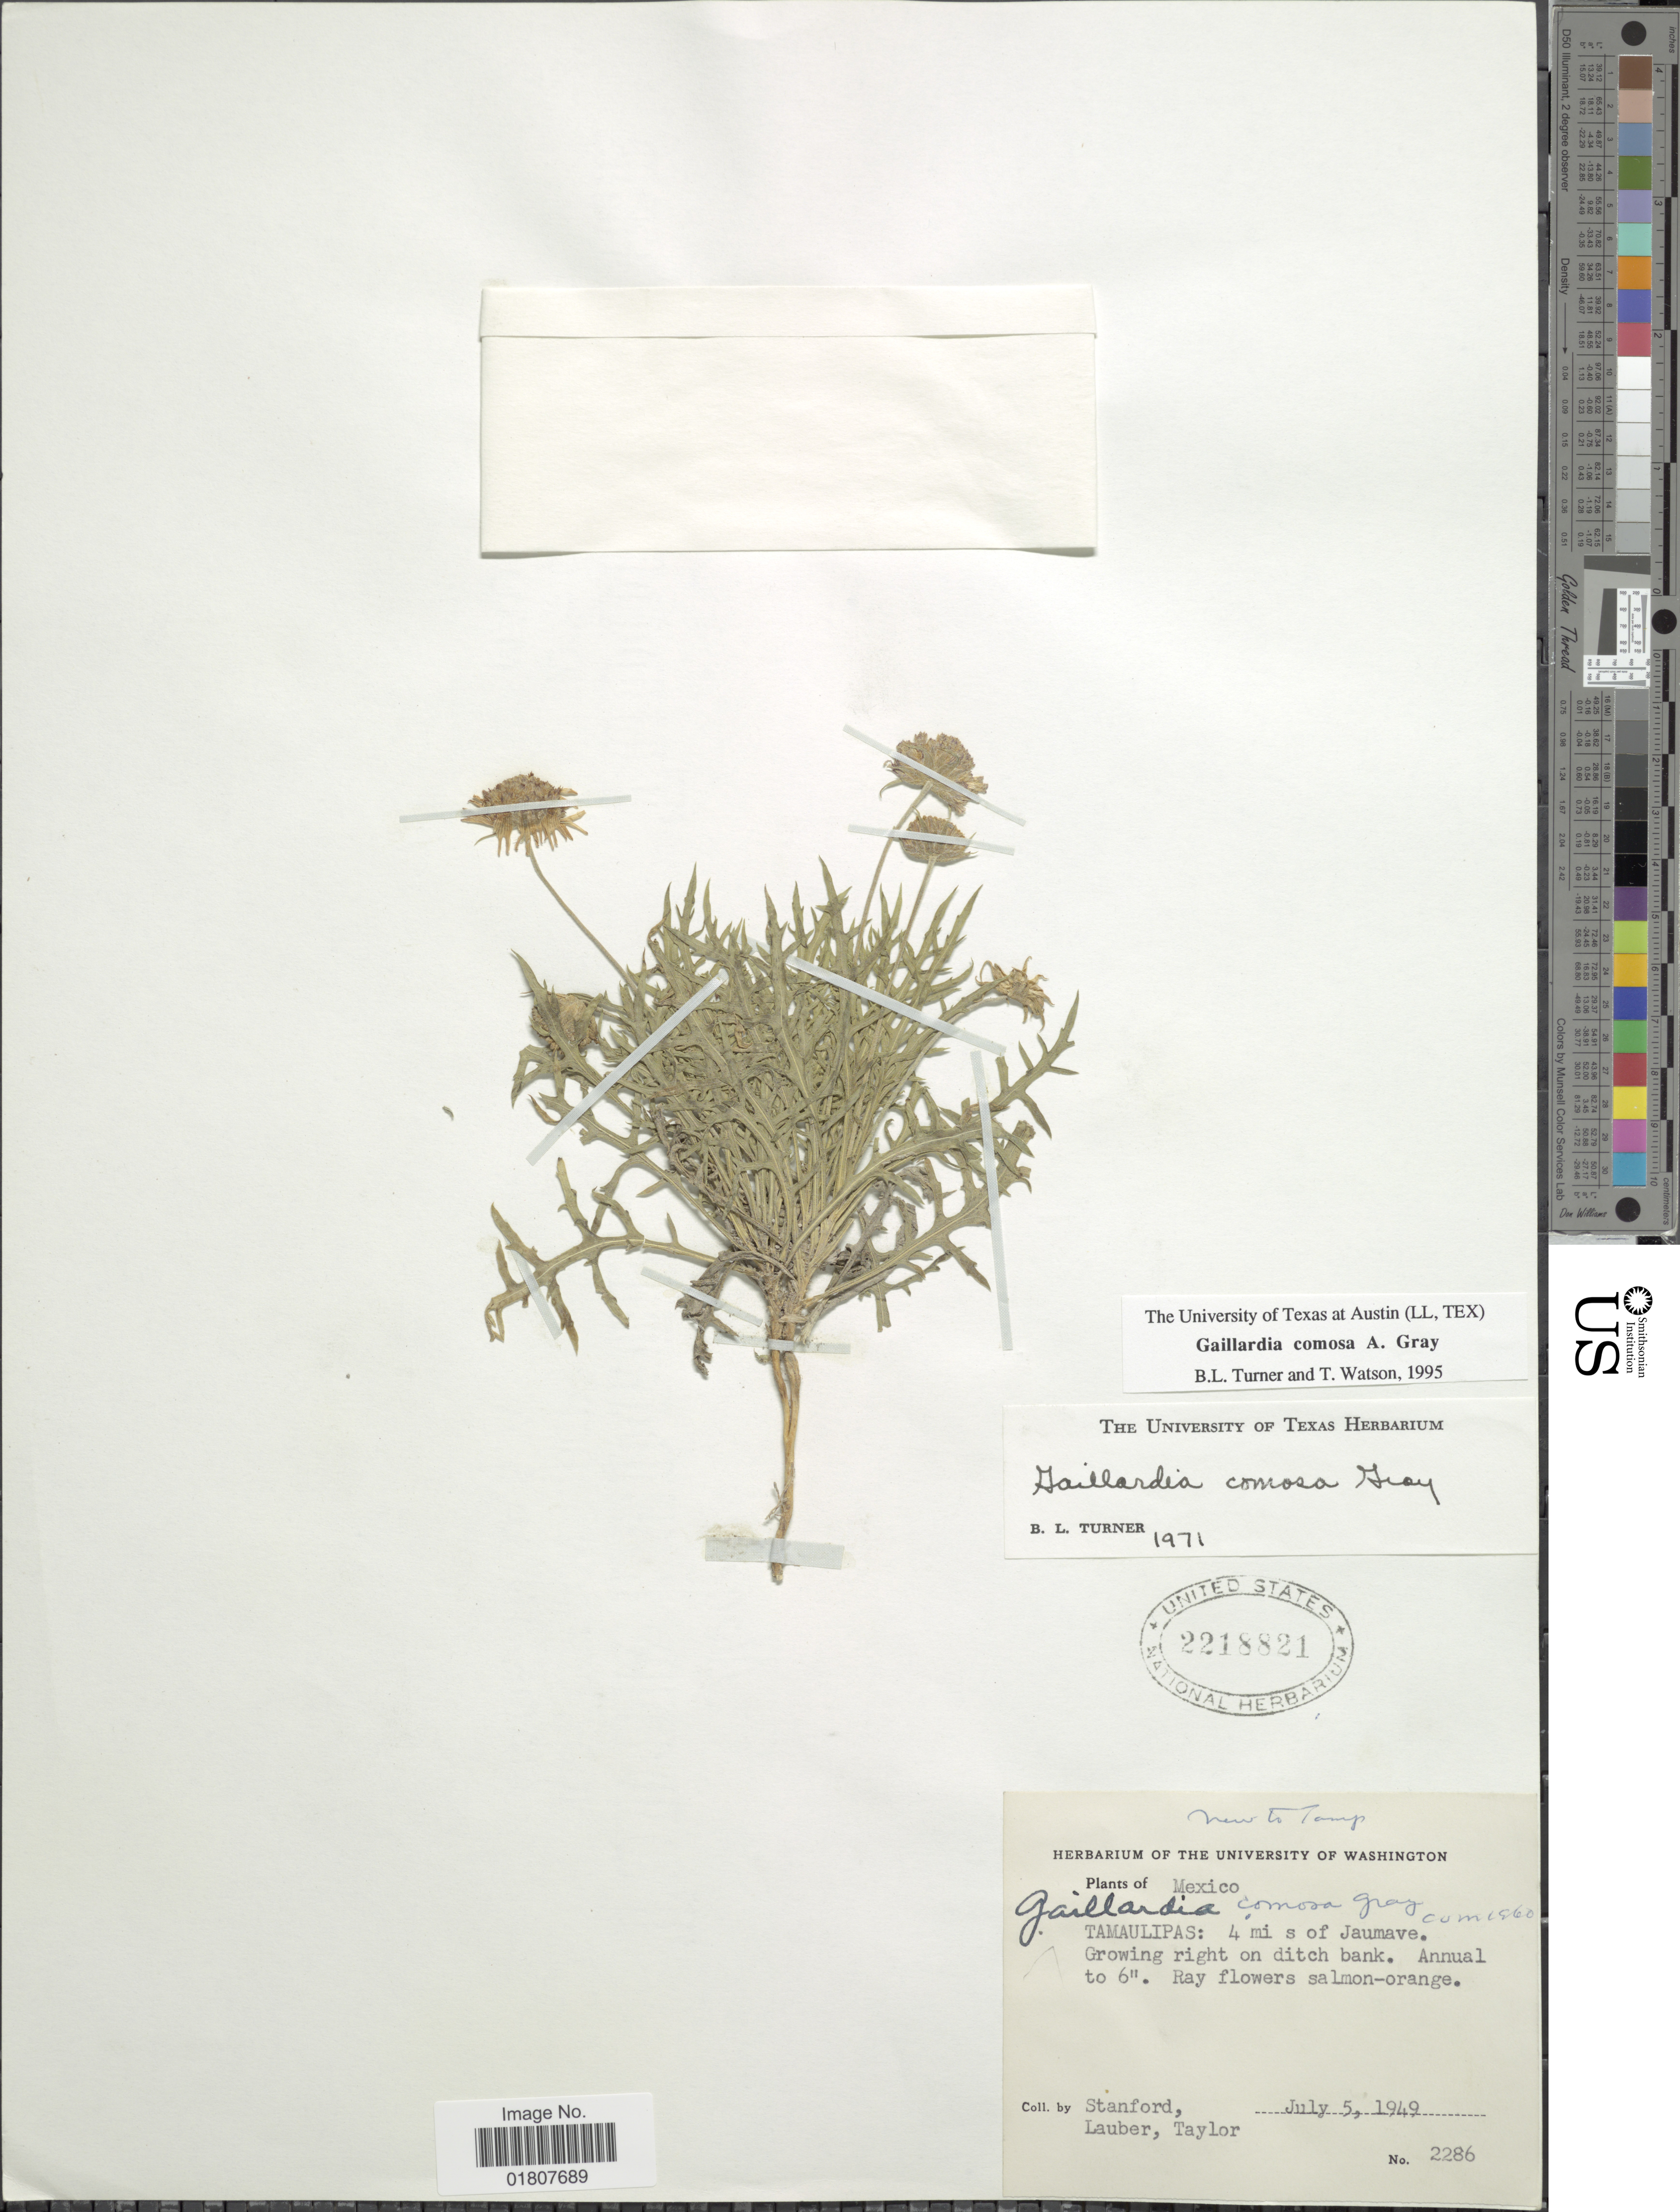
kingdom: Plantae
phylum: Tracheophyta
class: Magnoliopsida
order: Asterales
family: Asteraceae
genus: Gaillardia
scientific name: Gaillardia comosa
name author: A. Gray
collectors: -. Stanford, Lauber, -- & -- Taylor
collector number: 2286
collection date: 1949-07-05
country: Mexico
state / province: Tamaulipas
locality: Tamaulipas: 4 mi s of Jaumave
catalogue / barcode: US 2218821